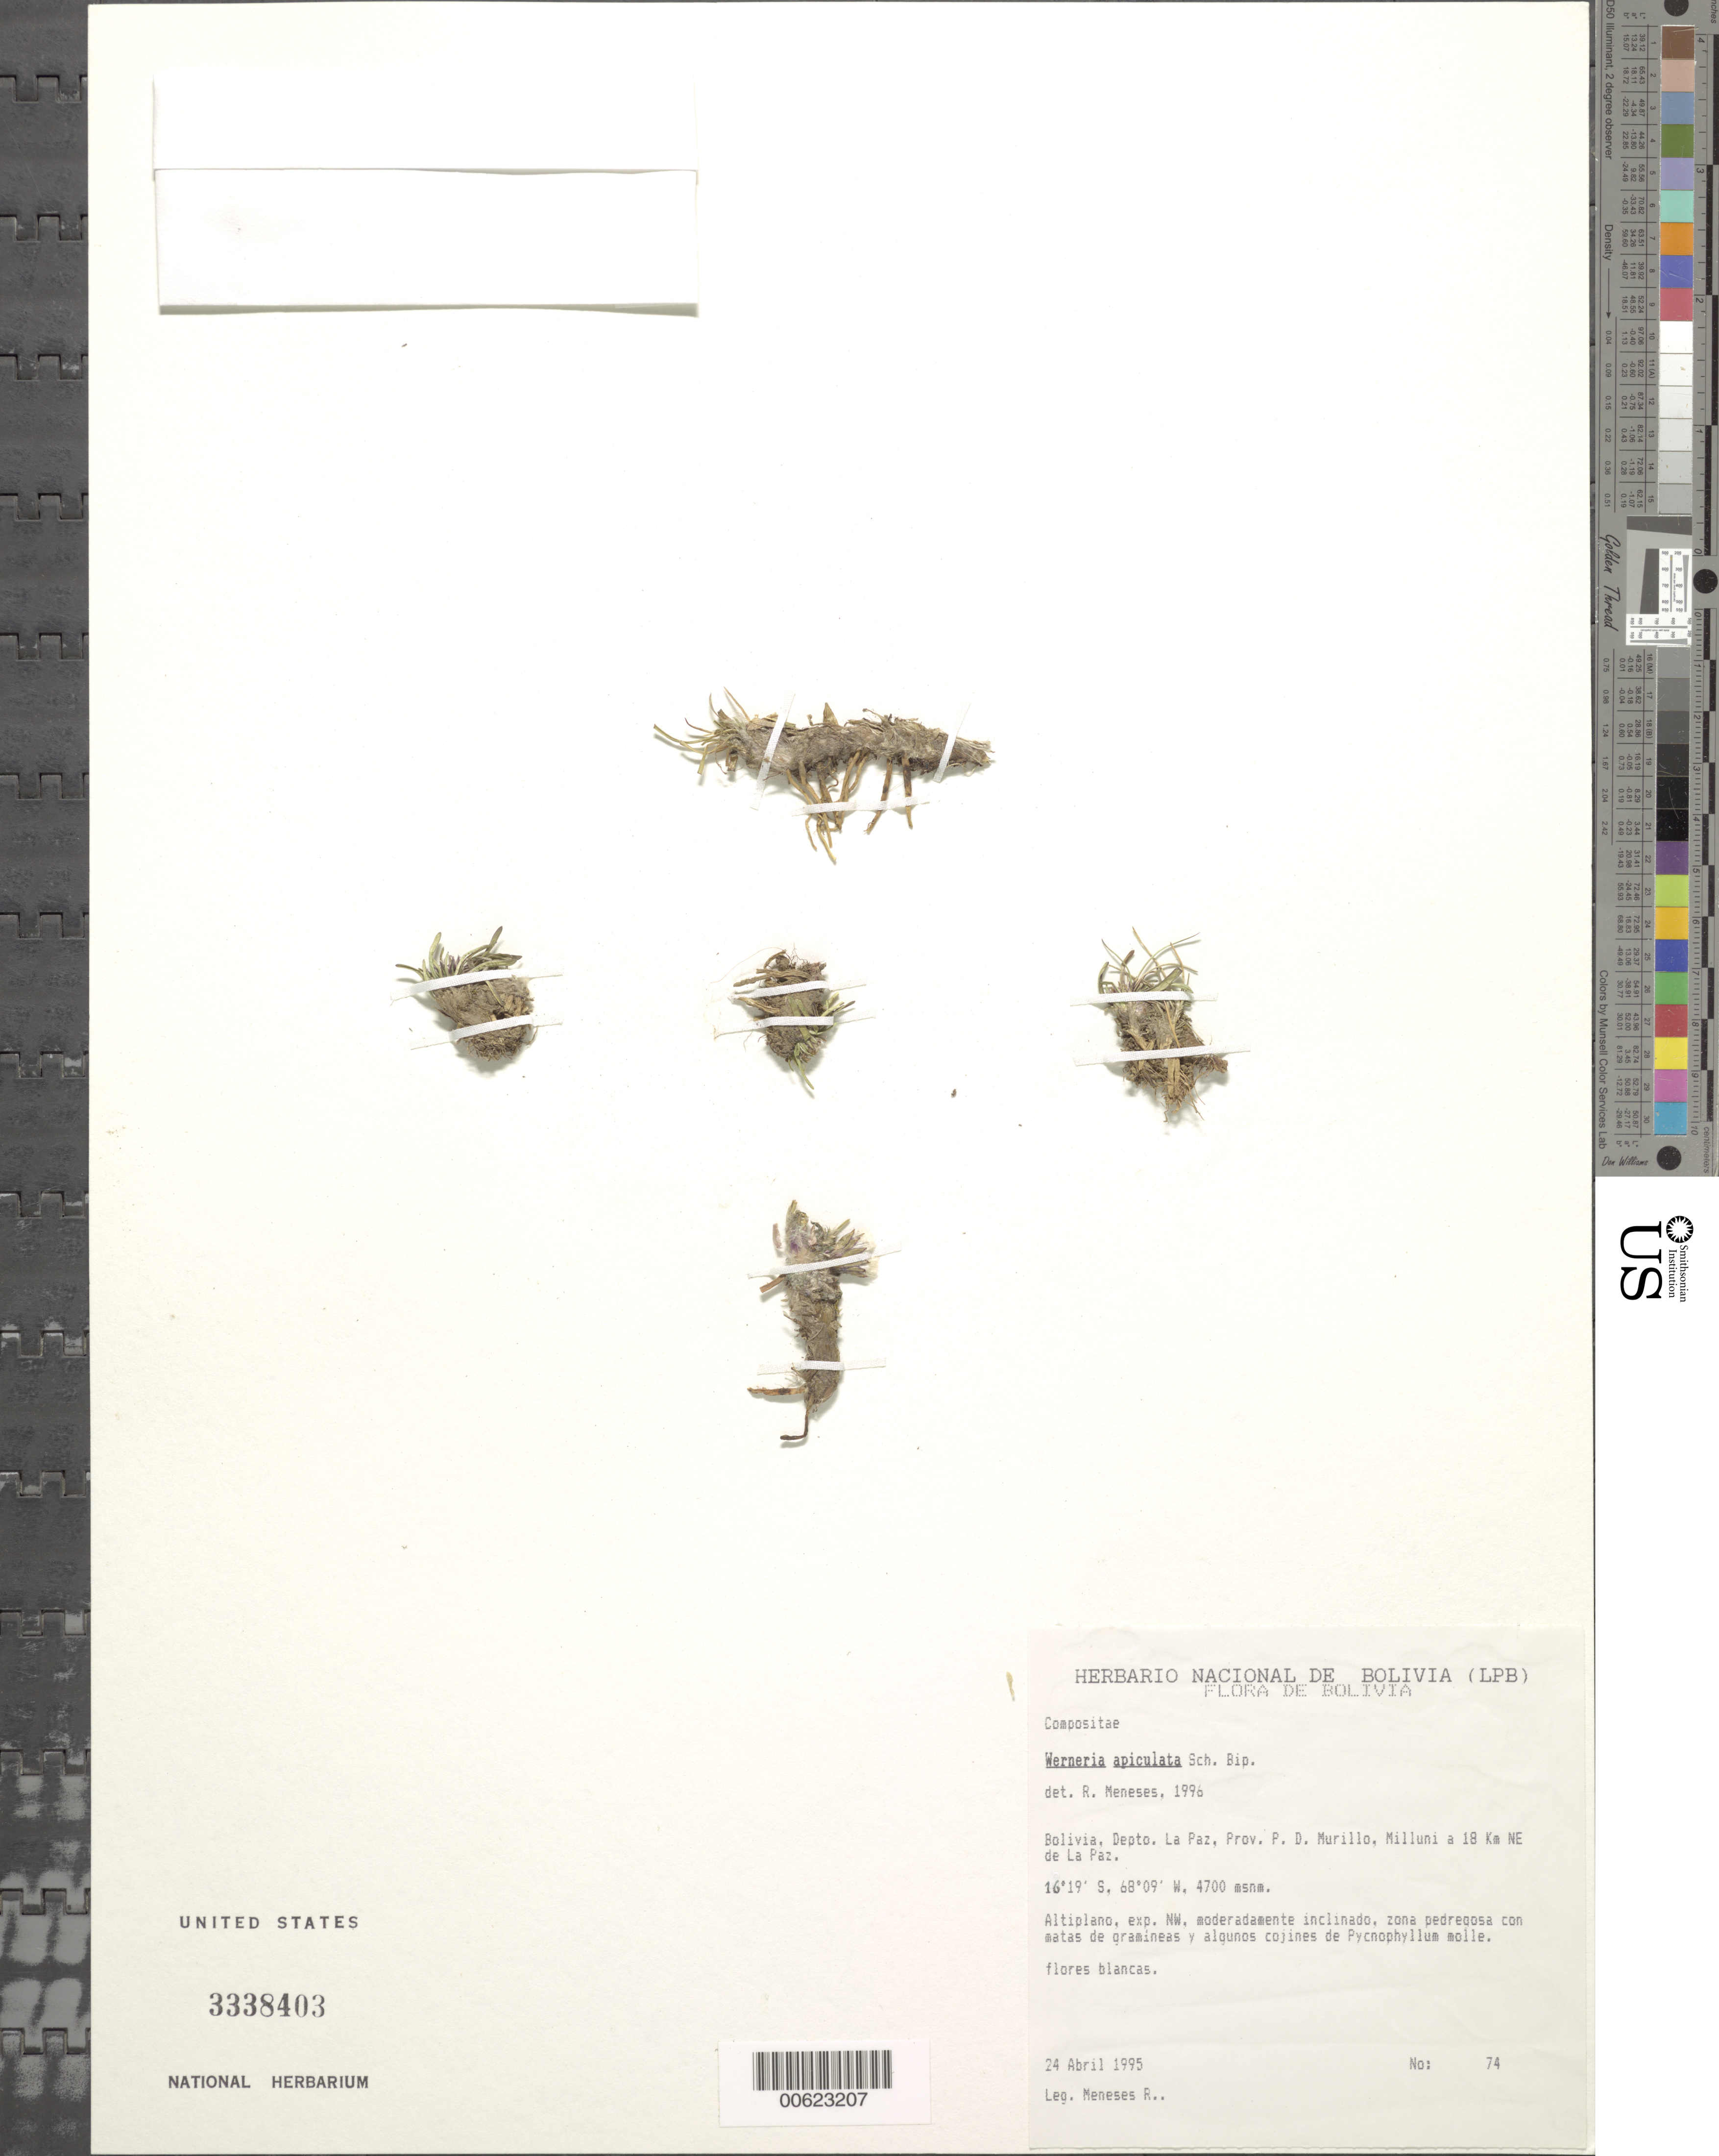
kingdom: Plantae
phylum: Tracheophyta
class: Magnoliopsida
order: Asterales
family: Asteraceae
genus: Werneria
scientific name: Werneria apiculata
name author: Sch. Bip.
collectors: R. I. Meneses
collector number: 74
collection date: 1995-04-24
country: Bolivia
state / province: La Paz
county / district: Murillo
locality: Prov. P.D. Murillo, Milluni a 18 km NE de La Paz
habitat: Altiplano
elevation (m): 4700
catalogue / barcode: US 3338403